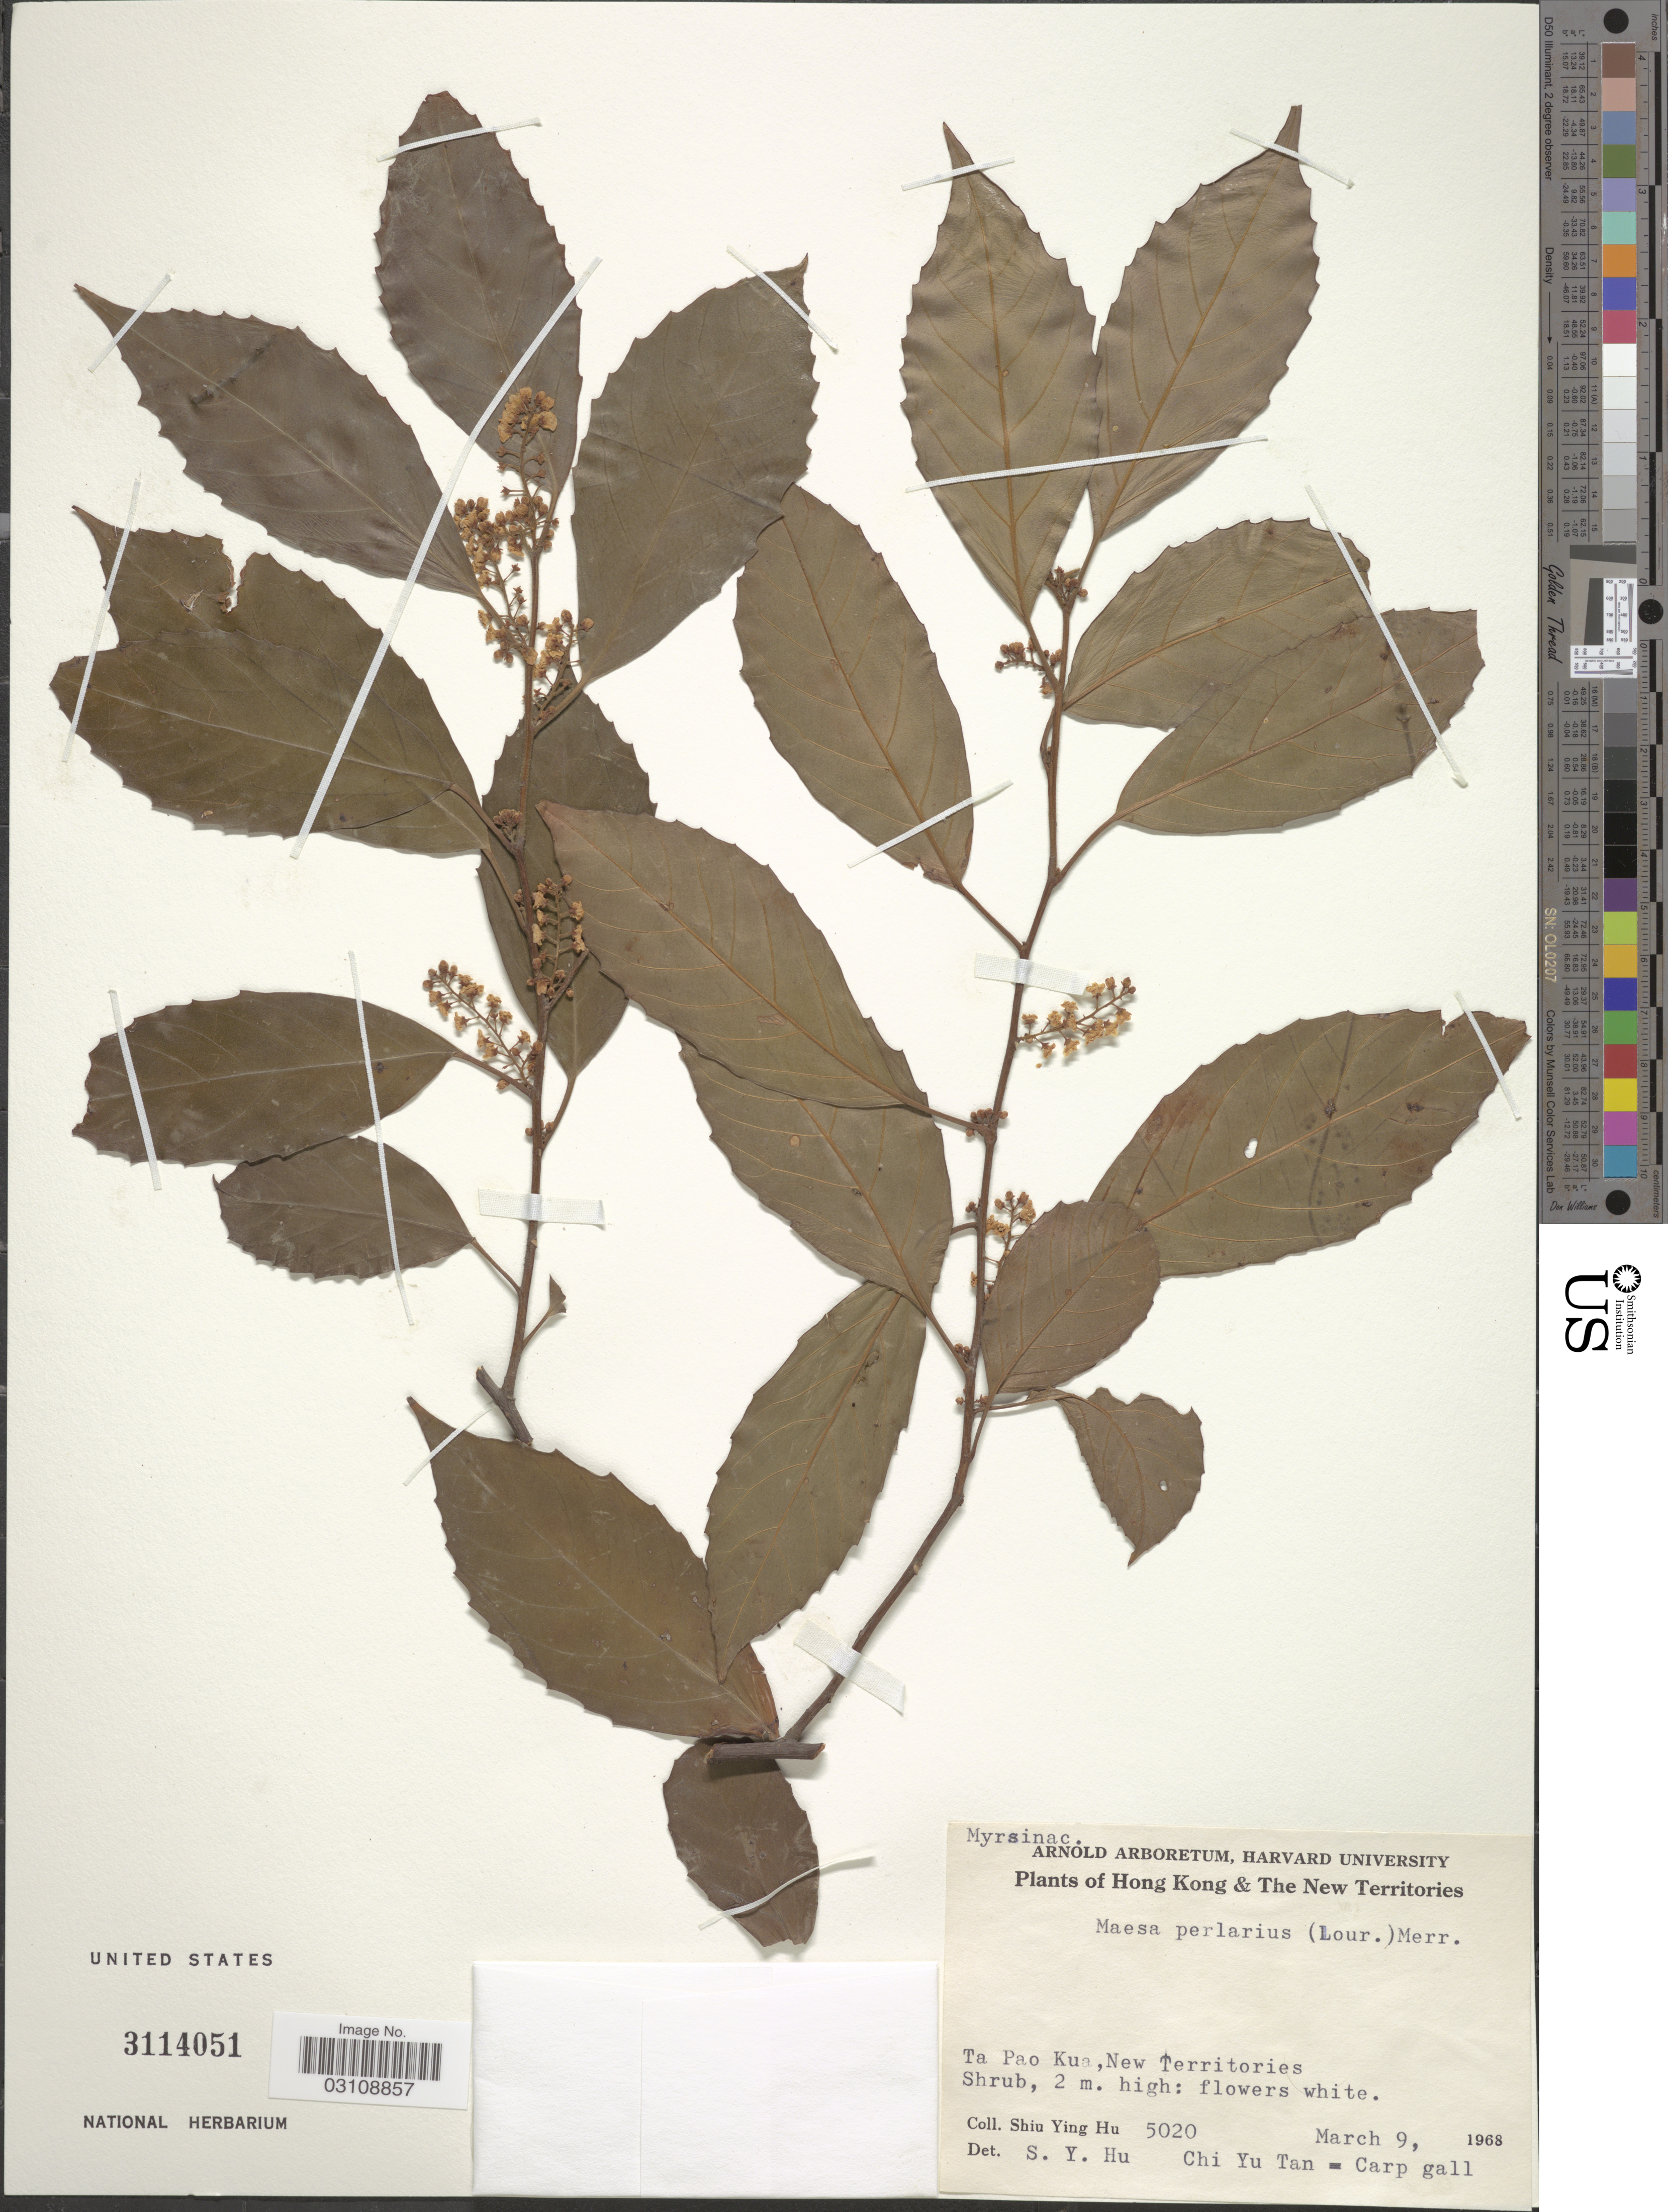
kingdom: Plantae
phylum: Tracheophyta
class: Magnoliopsida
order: Ericales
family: Primulaceae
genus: Maesa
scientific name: Maesa perlaria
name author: (Lour.) Merr.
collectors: S. Y. Hu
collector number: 5020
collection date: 1968-03-09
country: China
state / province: Hong Kong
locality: Hong Kong & the New Territories. Ta Pao Kua, New Territories.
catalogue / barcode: US 3114051